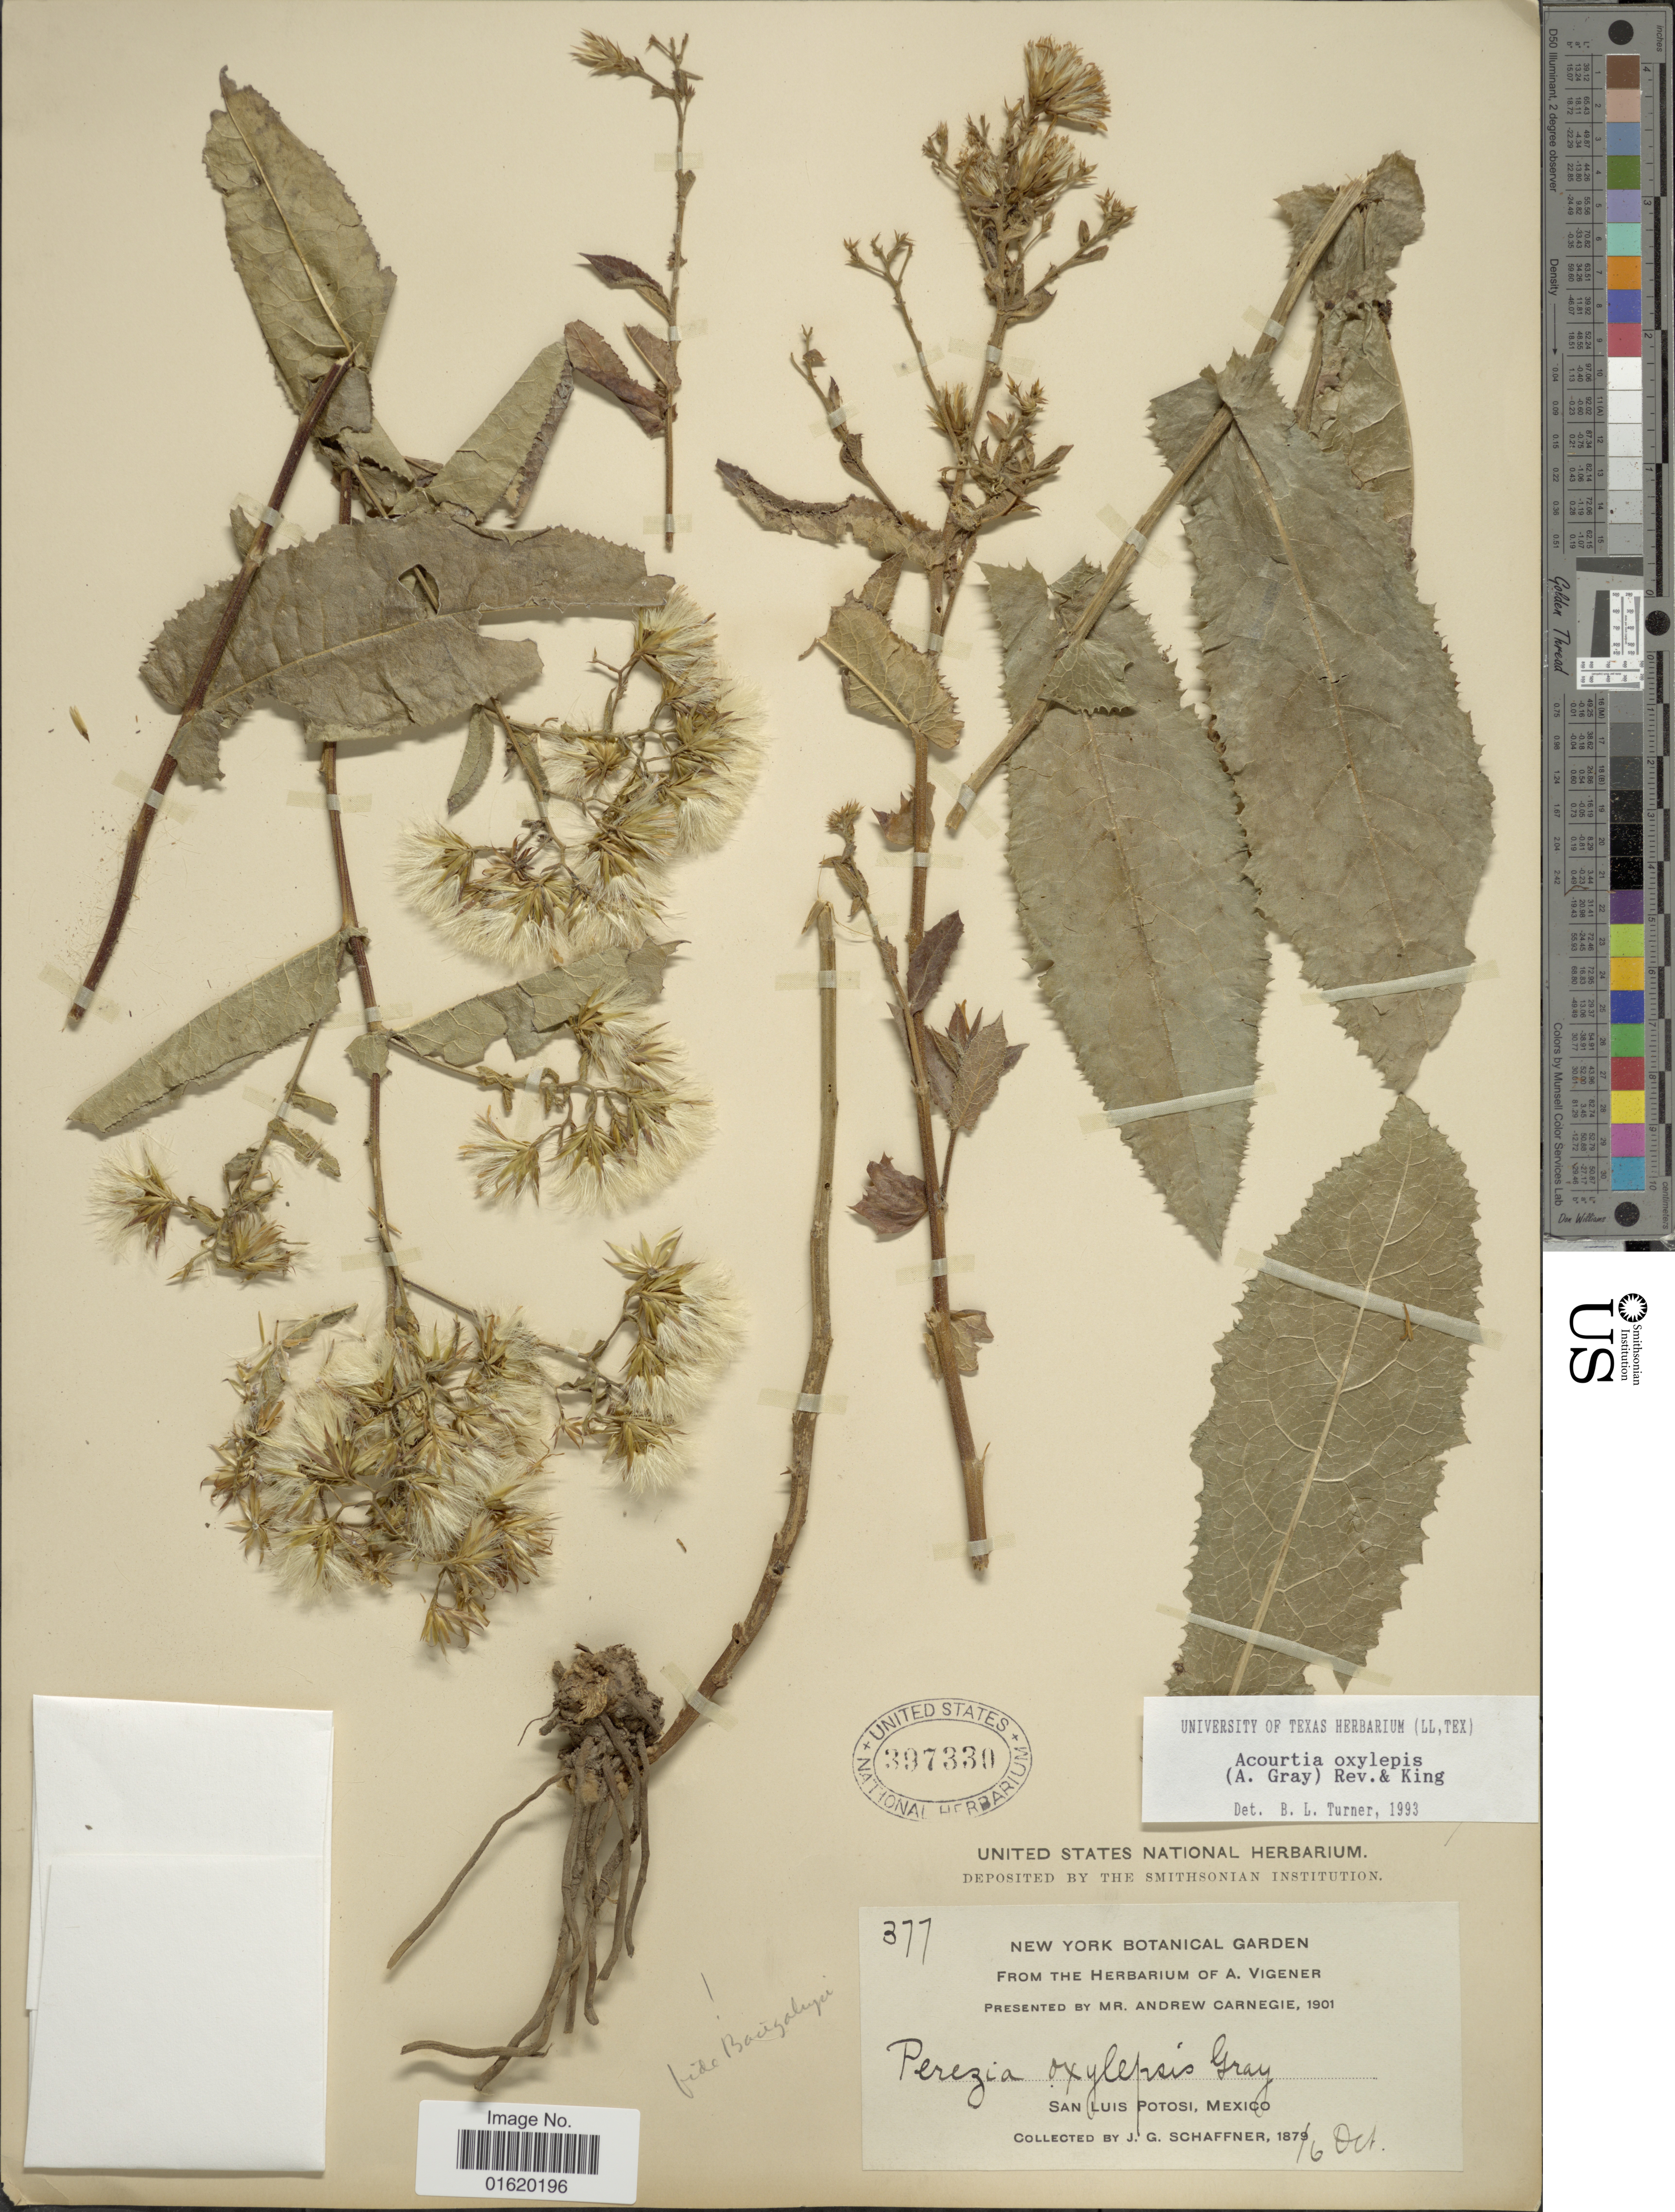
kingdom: Plantae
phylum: Tracheophyta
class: Magnoliopsida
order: Asterales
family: Asteraceae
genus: Acourtia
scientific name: Acourtia oxylepis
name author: (A. Gray) Reveal & R.M. King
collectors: J. G. Schaffner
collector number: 377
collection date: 1901-10-16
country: Mexico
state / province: San Luis Potosí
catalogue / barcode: US 397330